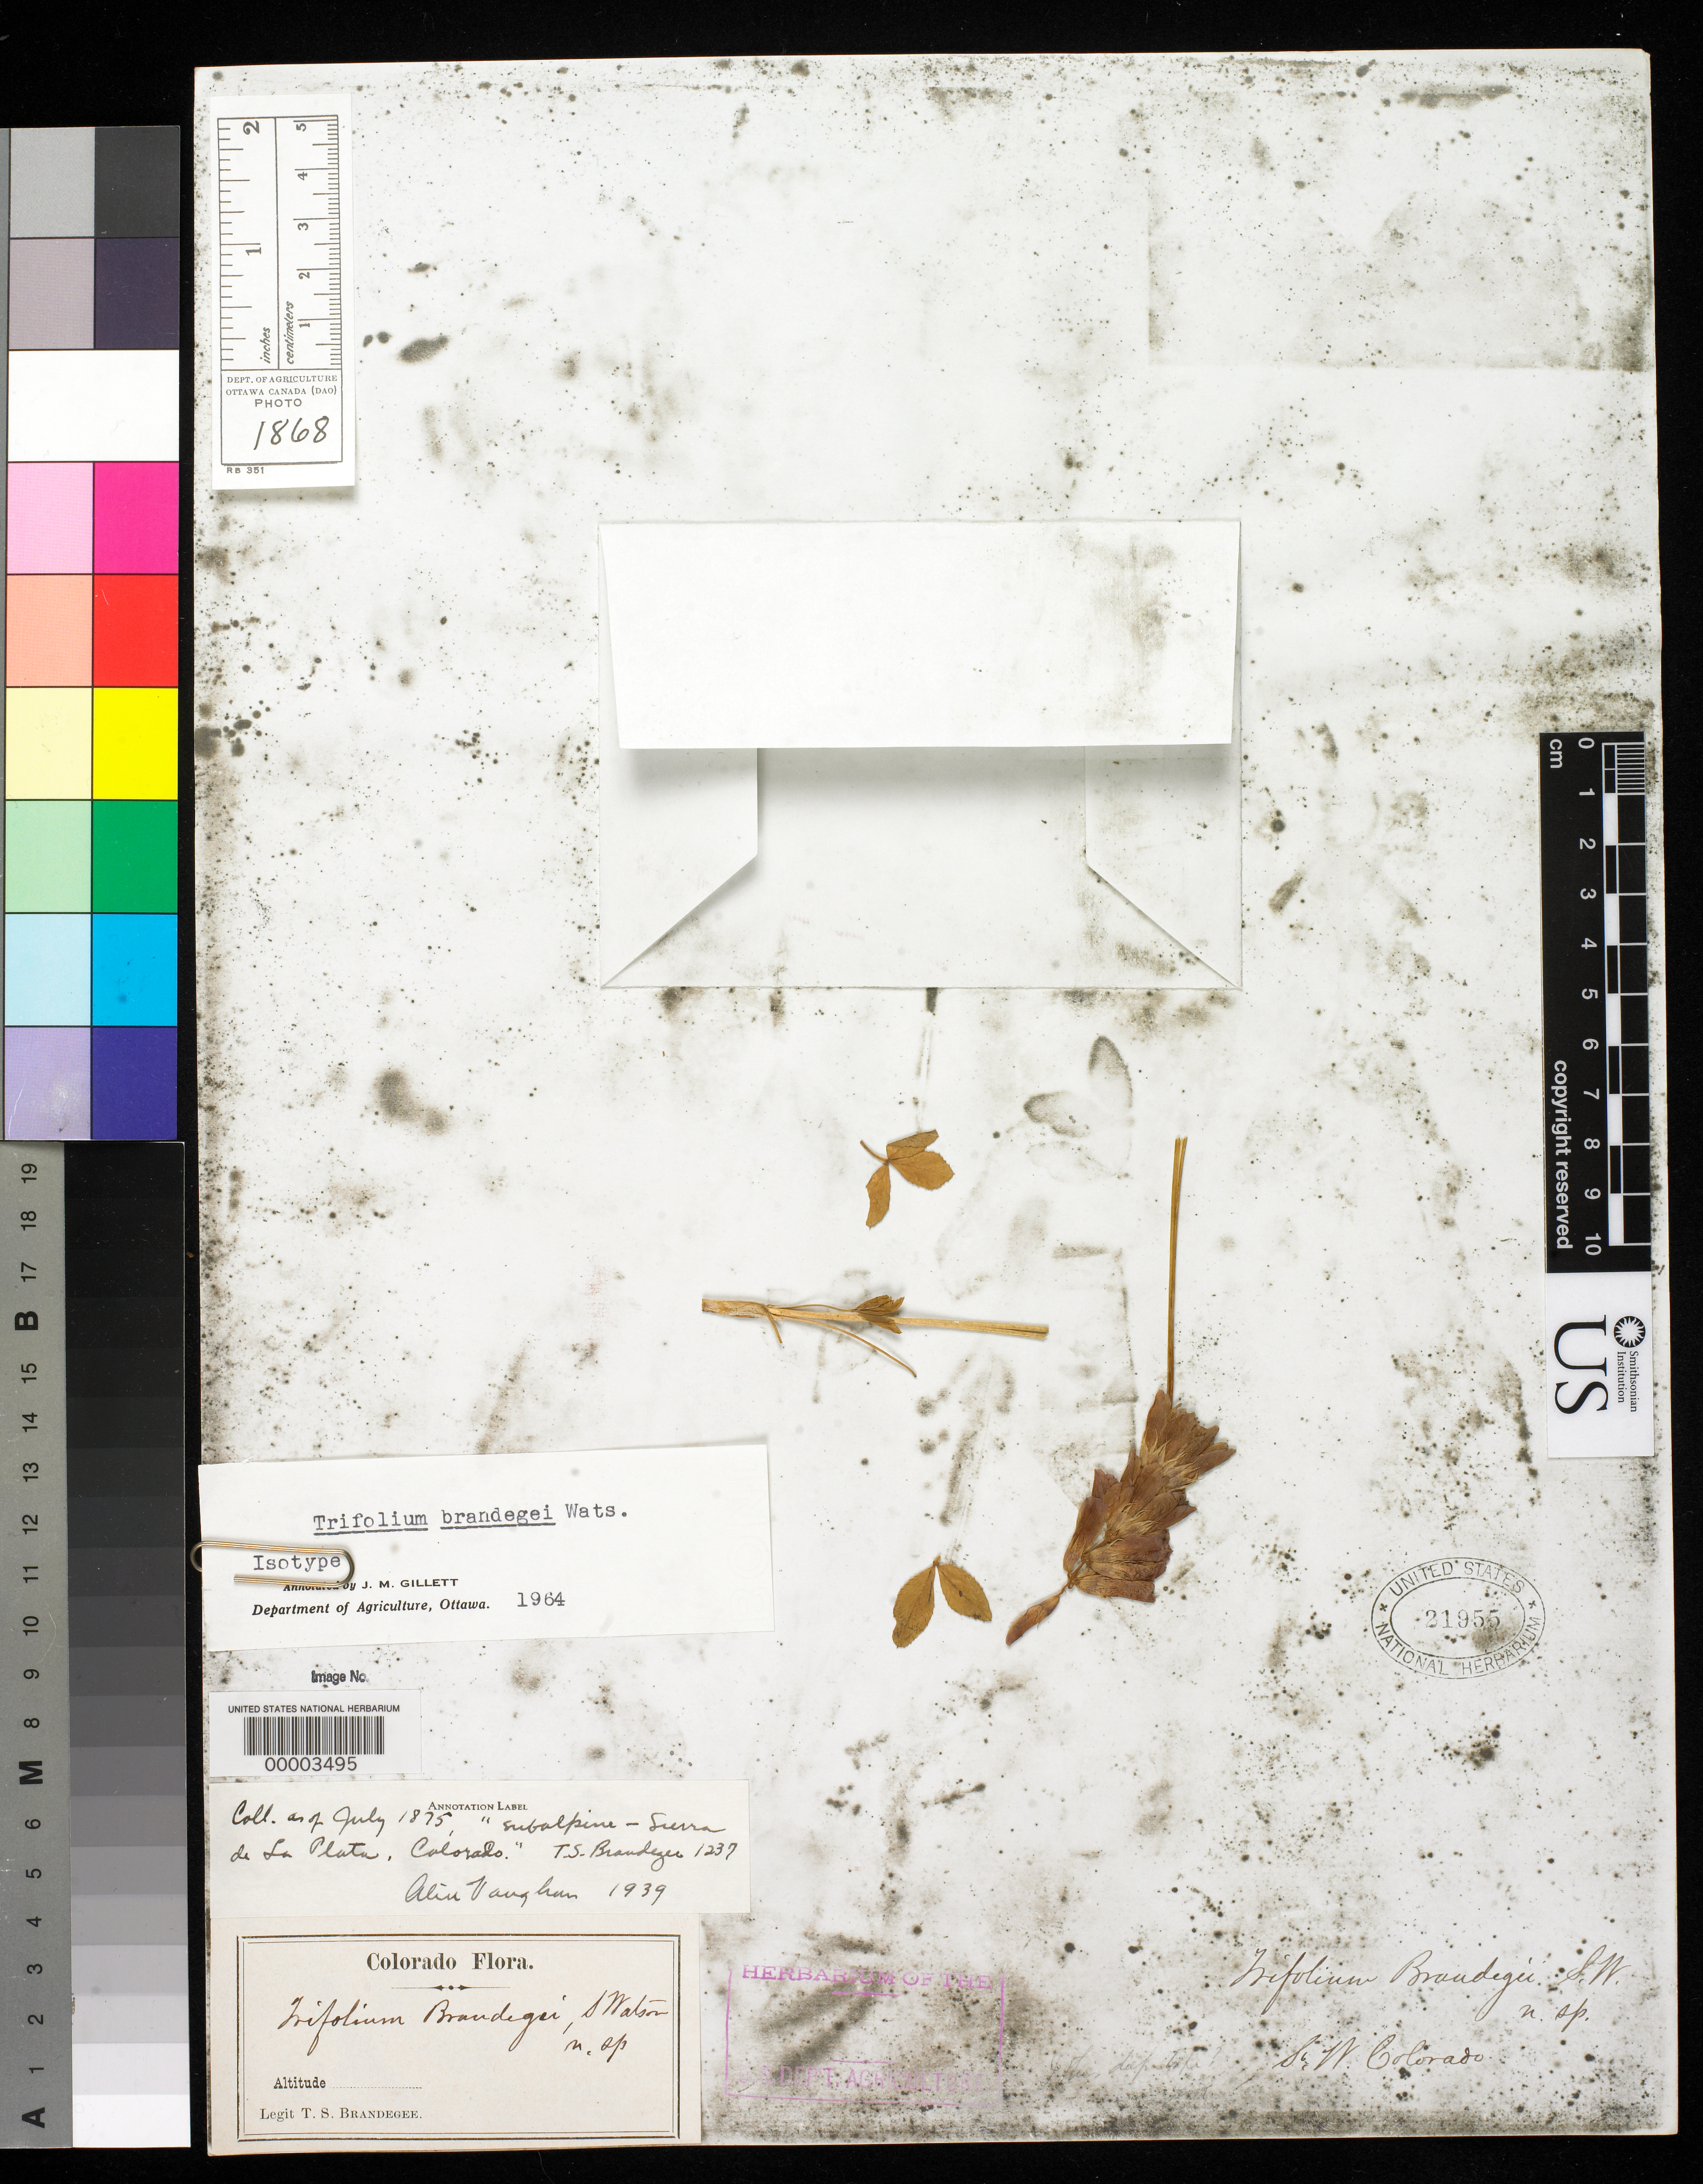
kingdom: Plantae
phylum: Tracheophyta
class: Magnoliopsida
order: Fabales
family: Fabaceae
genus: Trifolium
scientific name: Trifolium brandegei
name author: S. Watson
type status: Type Collection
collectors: T. S. Brandegee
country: United States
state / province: New Mexico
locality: Northwestern border.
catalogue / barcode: US 21955